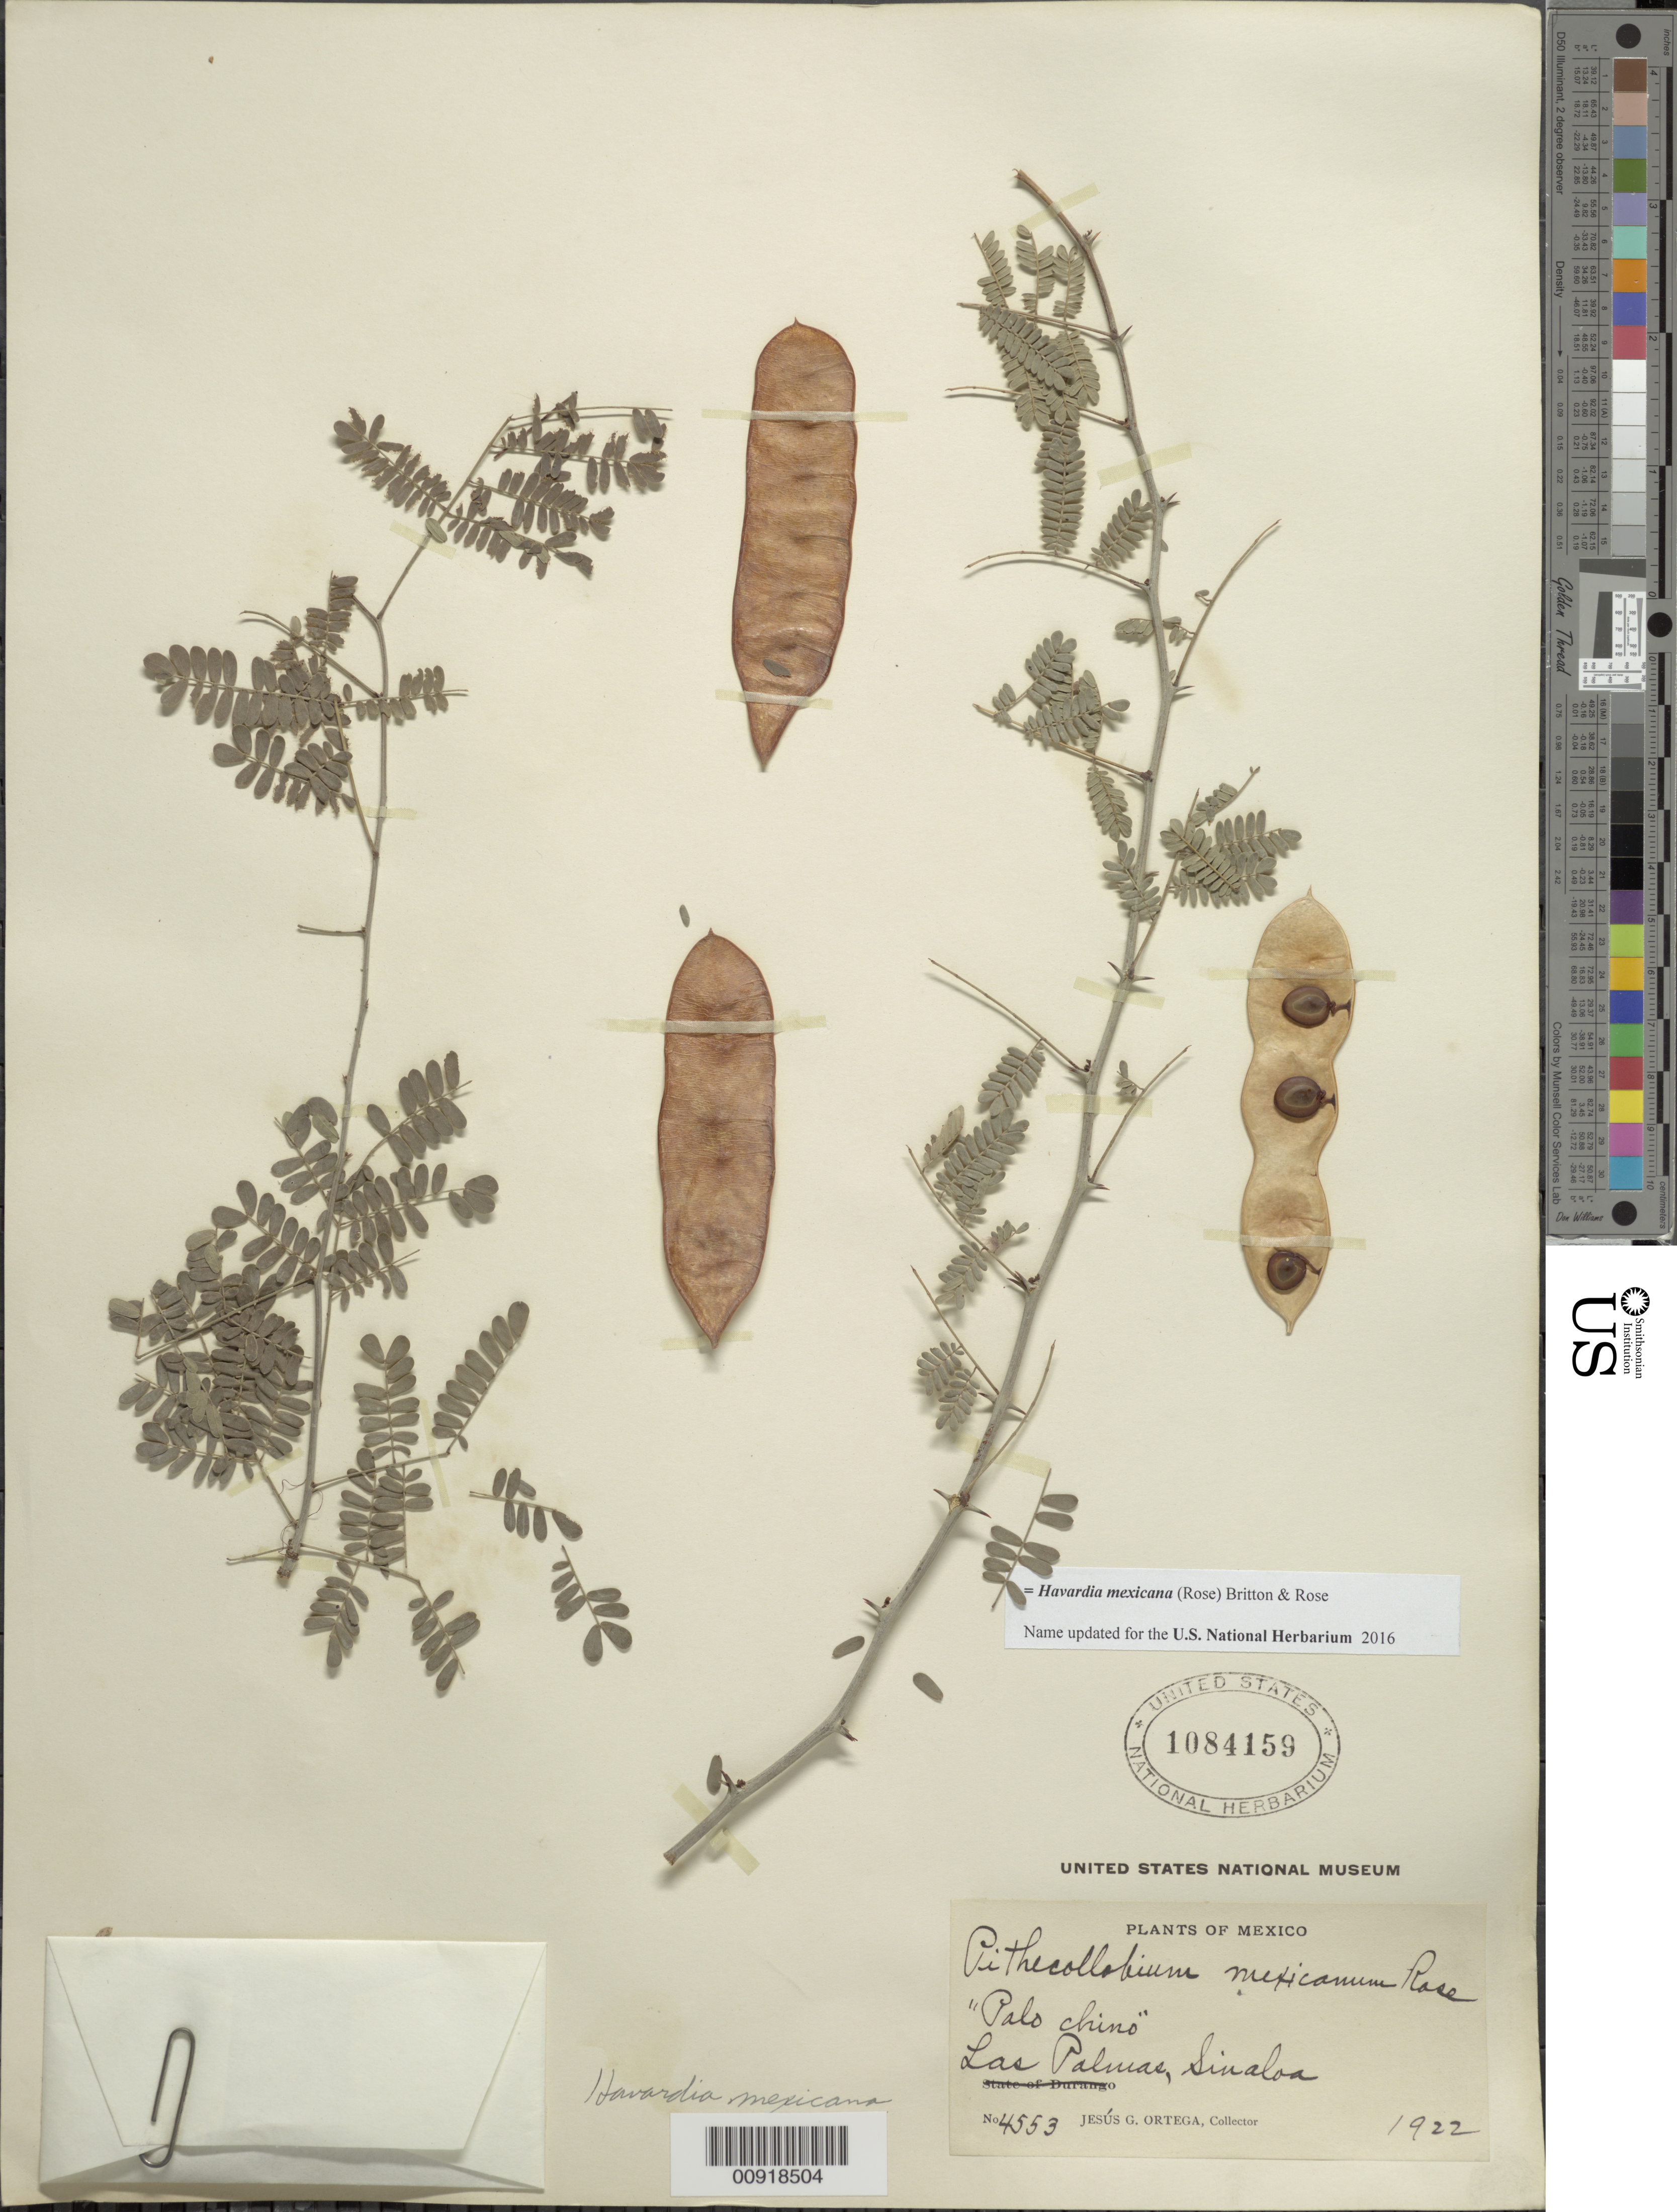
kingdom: Plantae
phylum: Tracheophyta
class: Magnoliopsida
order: Fabales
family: Fabaceae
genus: Havardia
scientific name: Havardia mexicana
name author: (Rose) Britton & Rose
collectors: J. Ortega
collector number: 4543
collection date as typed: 1922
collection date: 1922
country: Mexico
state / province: Sinaloa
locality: Las Palmas, Sinaloa.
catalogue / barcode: US 1084159